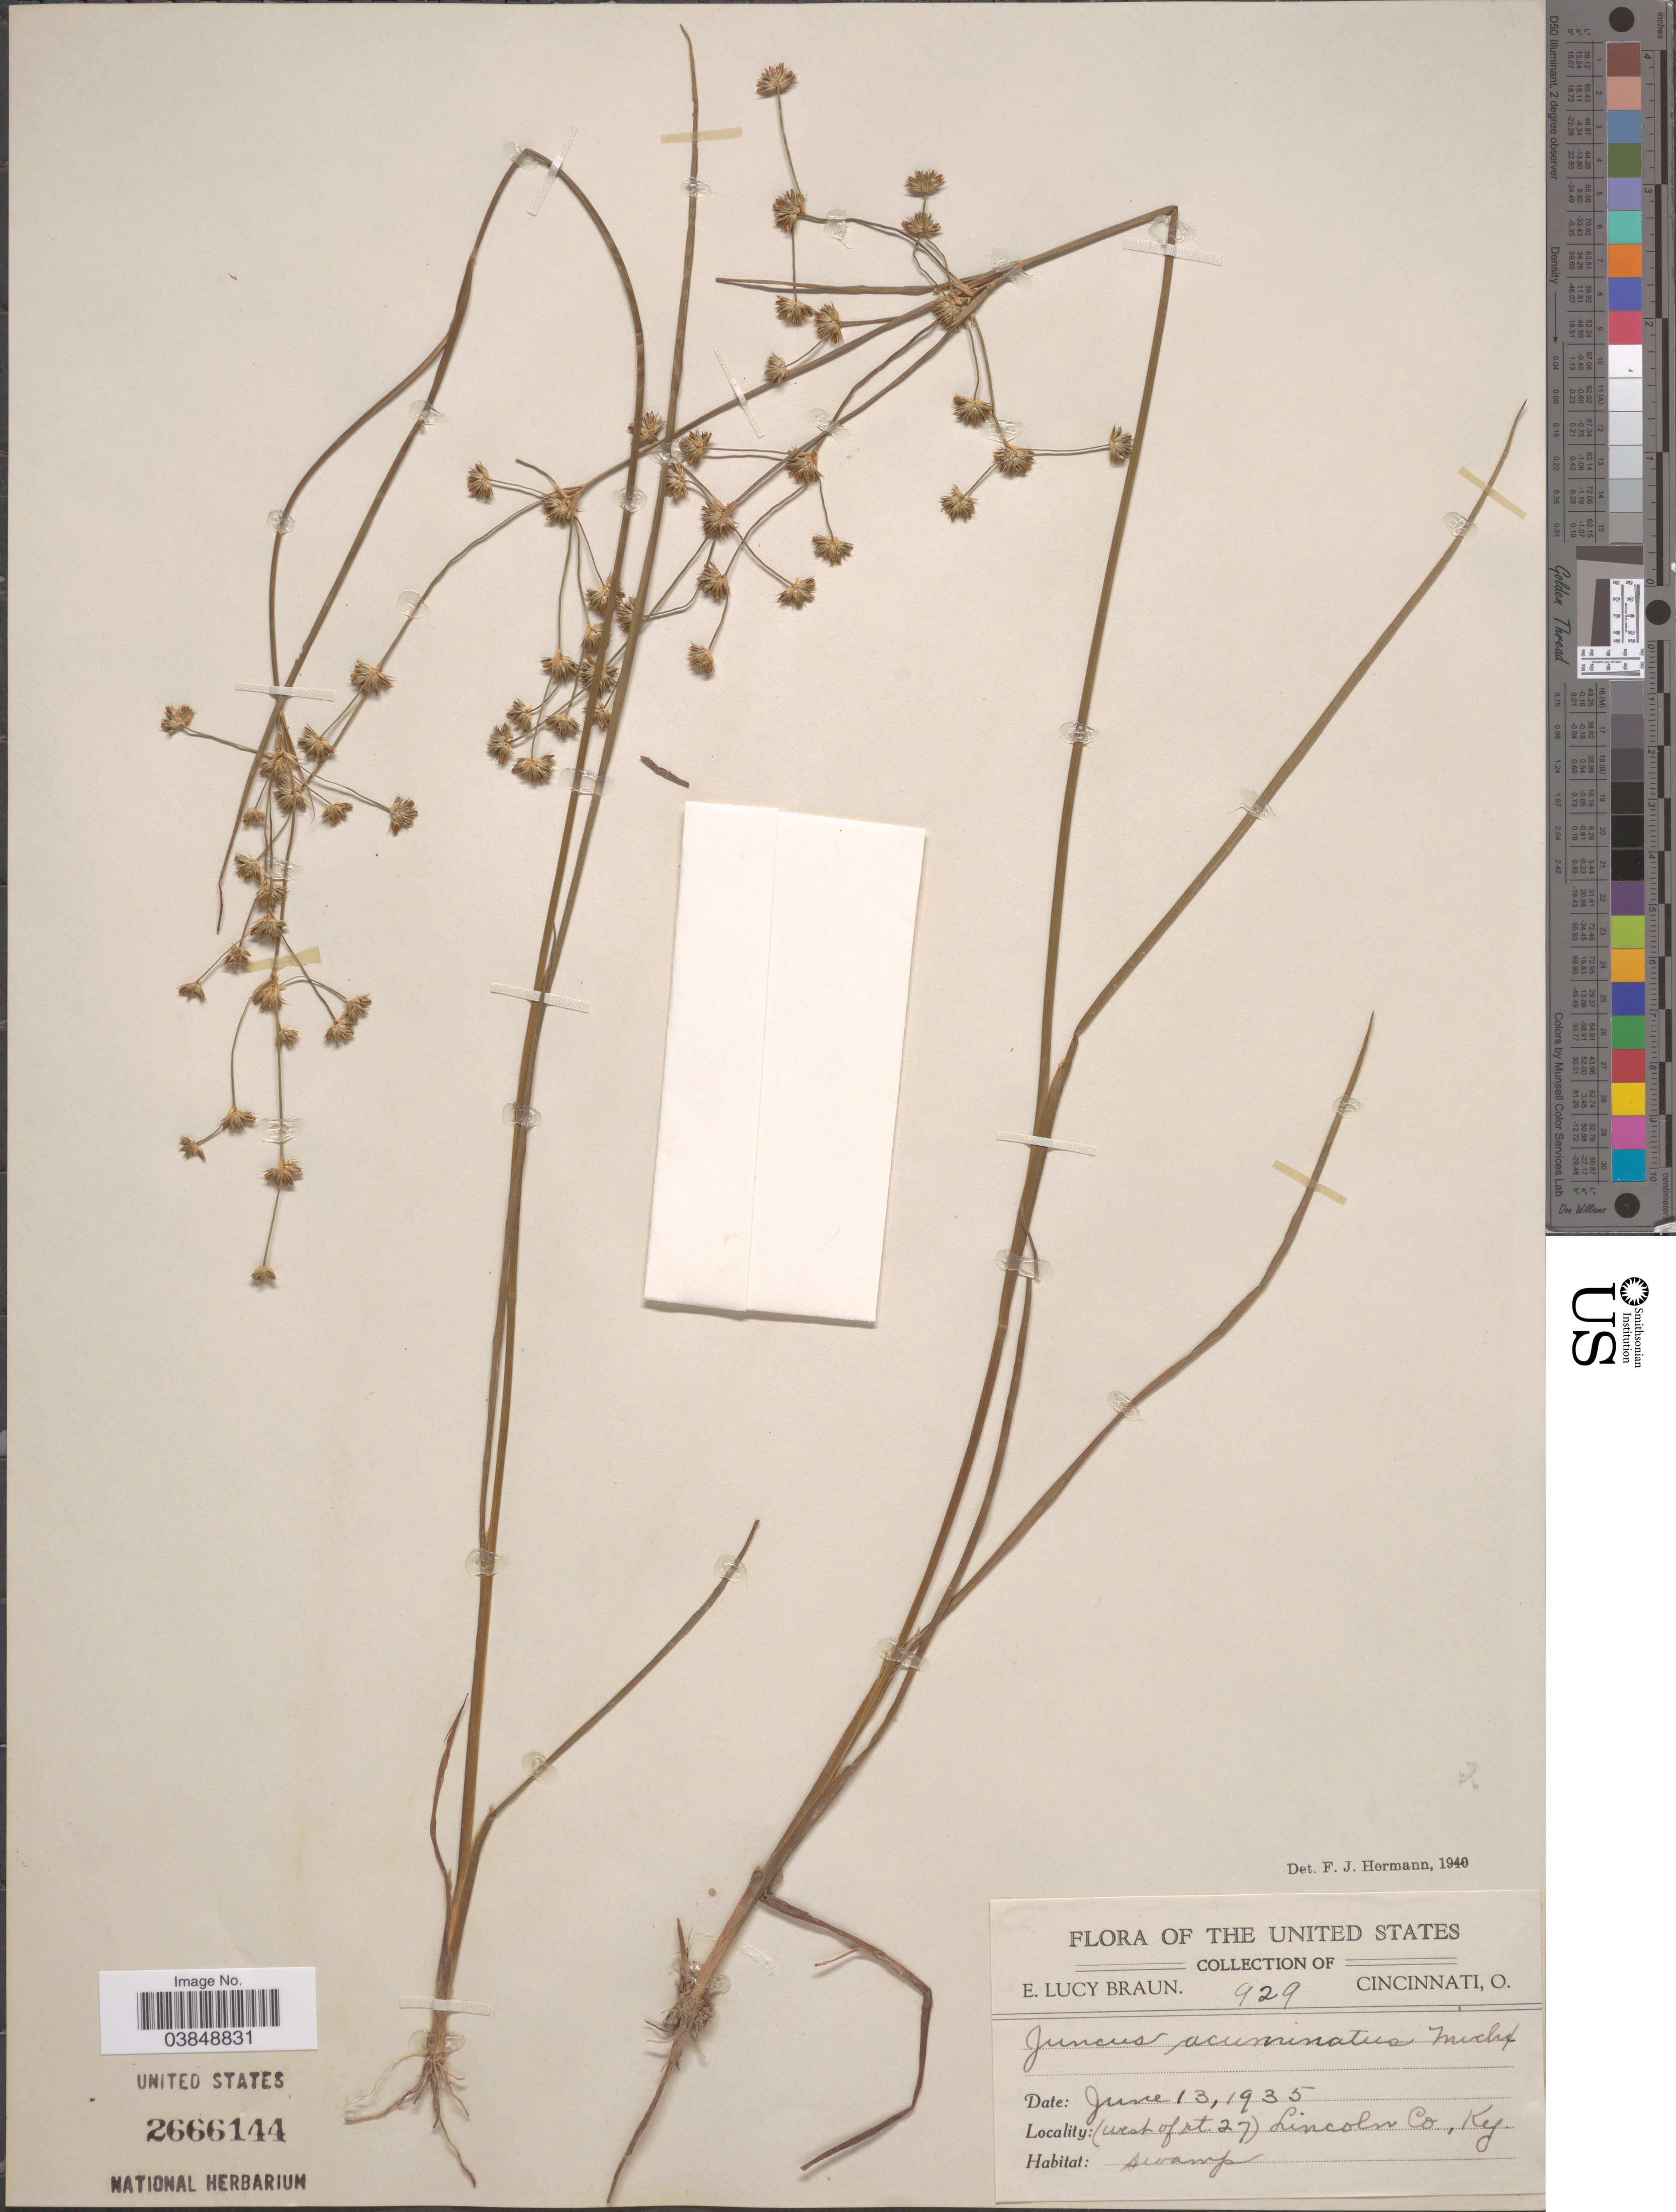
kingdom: Plantae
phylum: Tracheophyta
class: Liliopsida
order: Poales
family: Juncaceae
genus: Juncus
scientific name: Juncus acuminatus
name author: Michx.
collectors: E. L. Braun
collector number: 929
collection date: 1935-06-13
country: United States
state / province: Kentucky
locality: (west of rt. 27) Lincoln Co.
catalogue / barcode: US 2666144